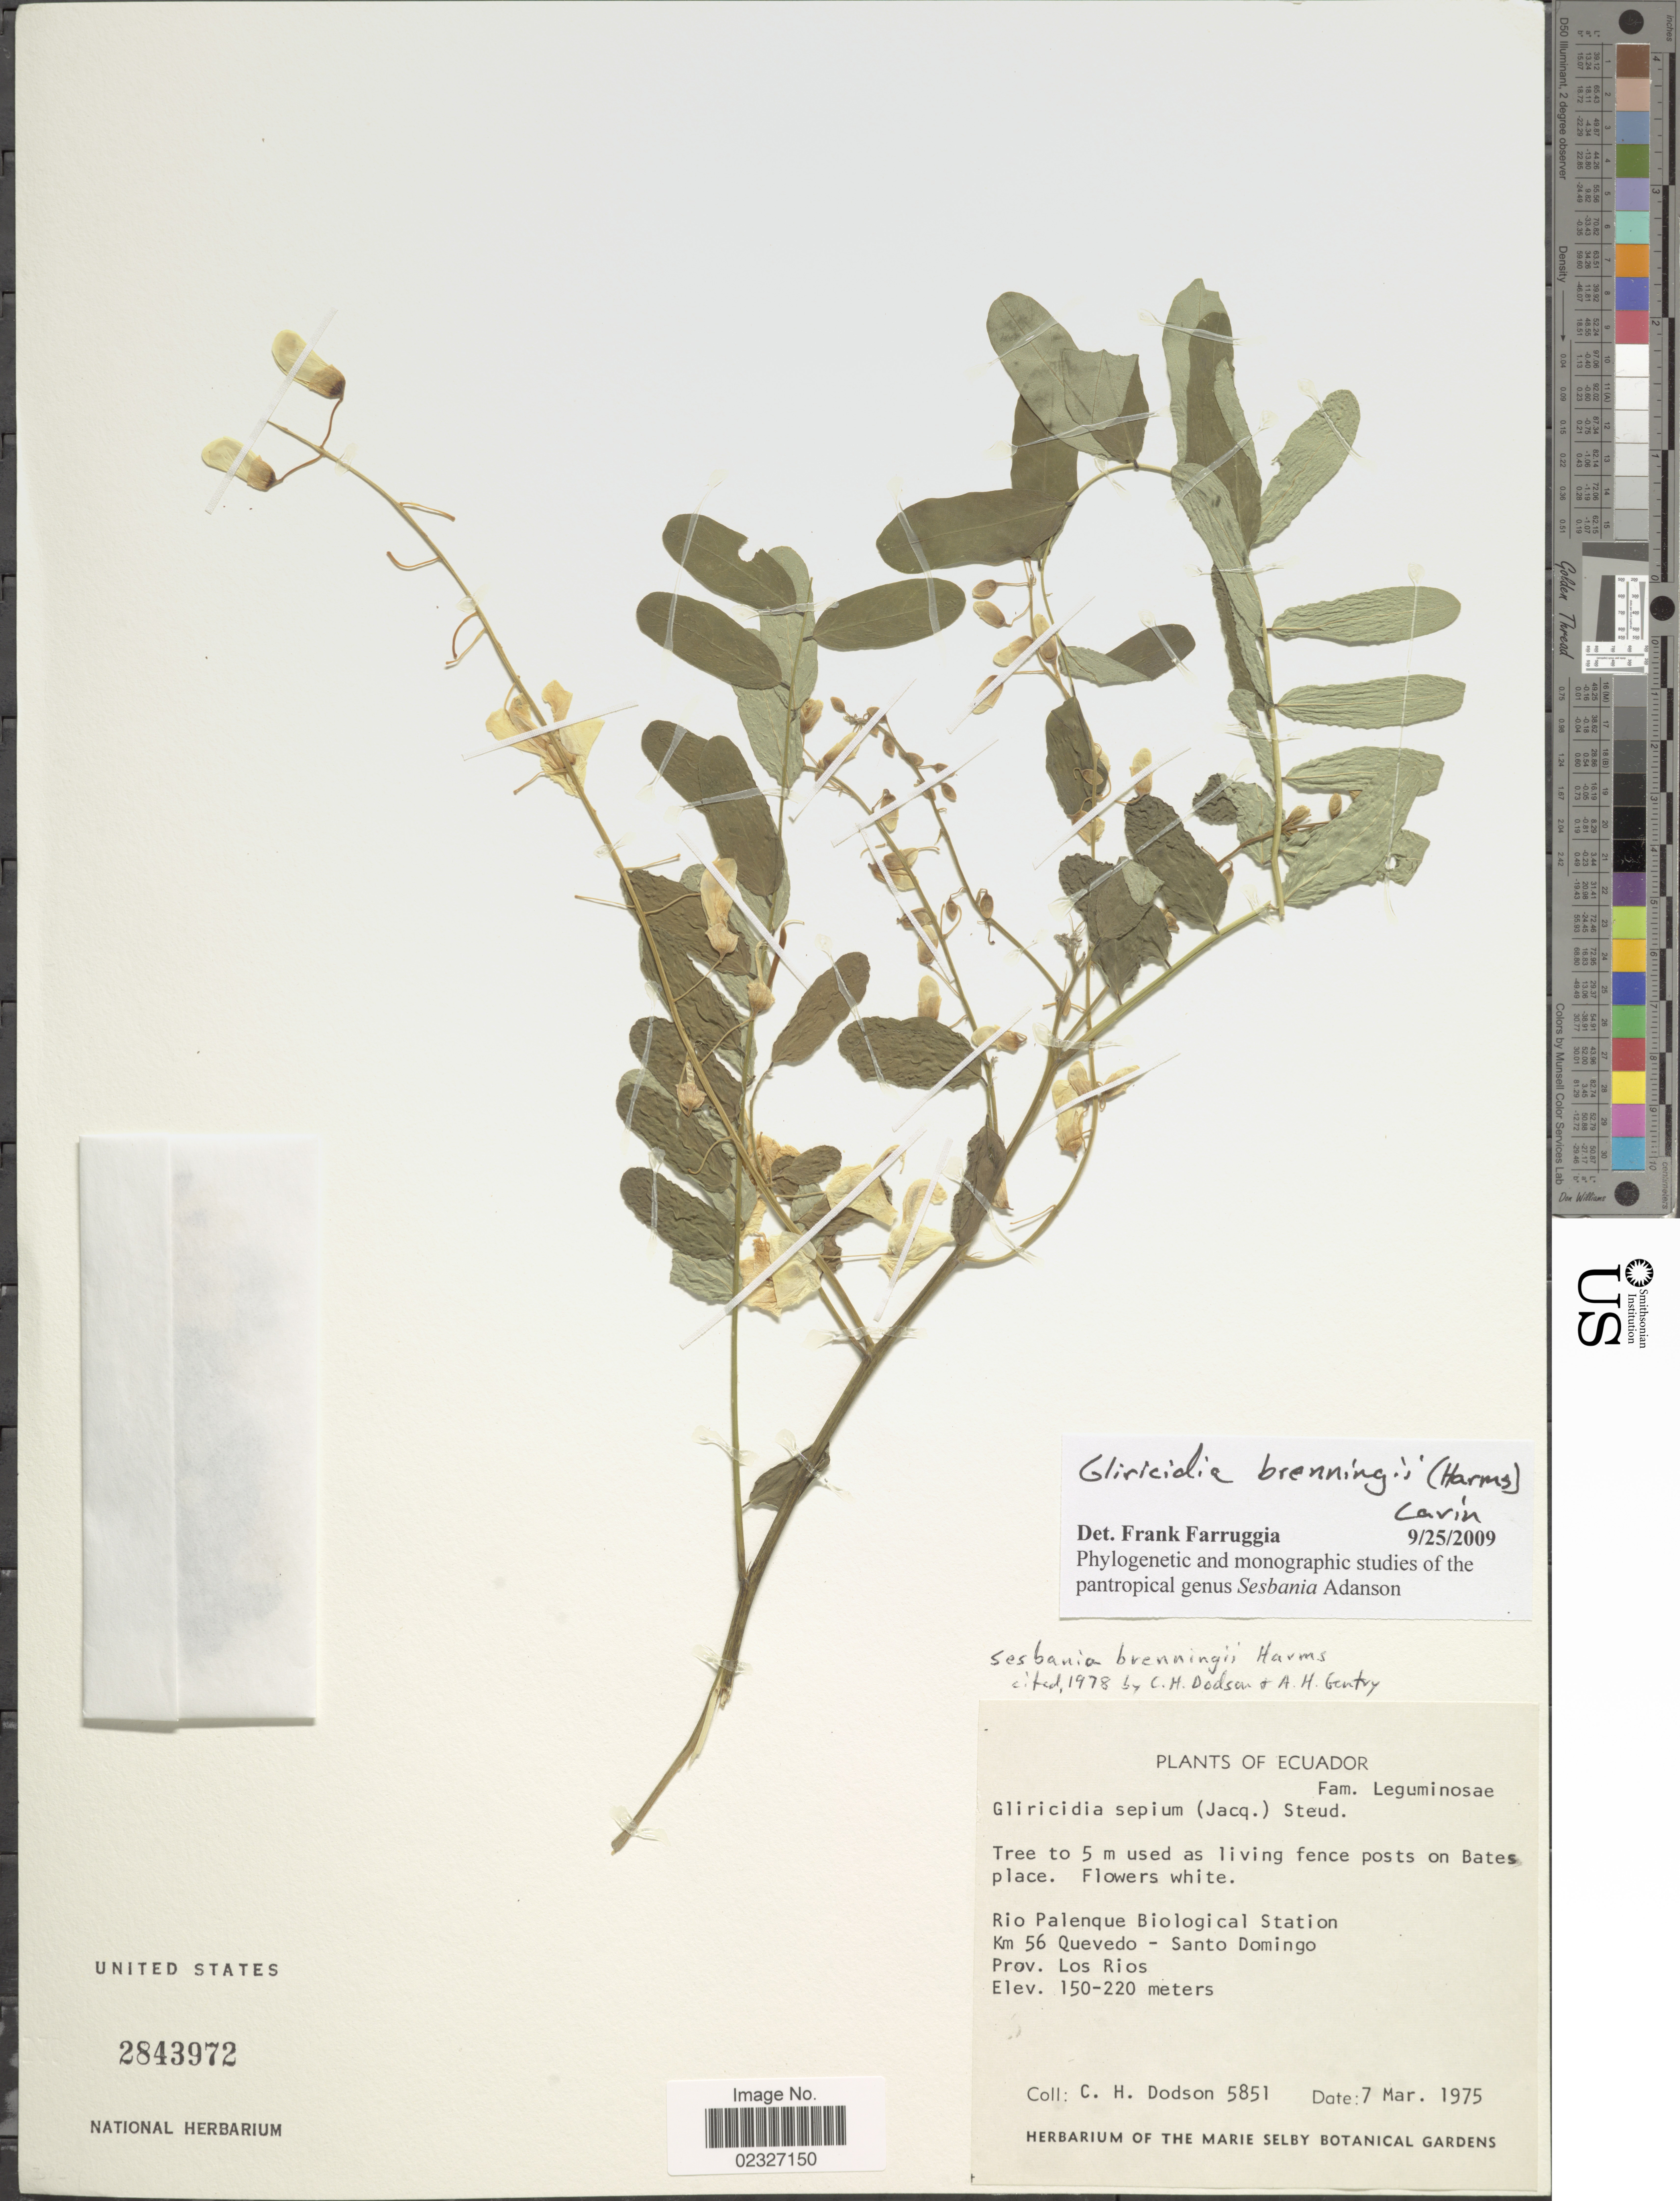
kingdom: Plantae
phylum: Tracheophyta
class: Magnoliopsida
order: Fabales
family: Fabaceae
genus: Gliricidia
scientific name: Gliricidia brenningii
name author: (Harms) Lavin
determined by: Farruggia, Frank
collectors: C. H. Dodson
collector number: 5851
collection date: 1975-03-07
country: Ecuador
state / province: Los Ríos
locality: Rio Palenque Biological Station Km 56 Quevedo - Santo Domingo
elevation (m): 150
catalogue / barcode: US 2843972